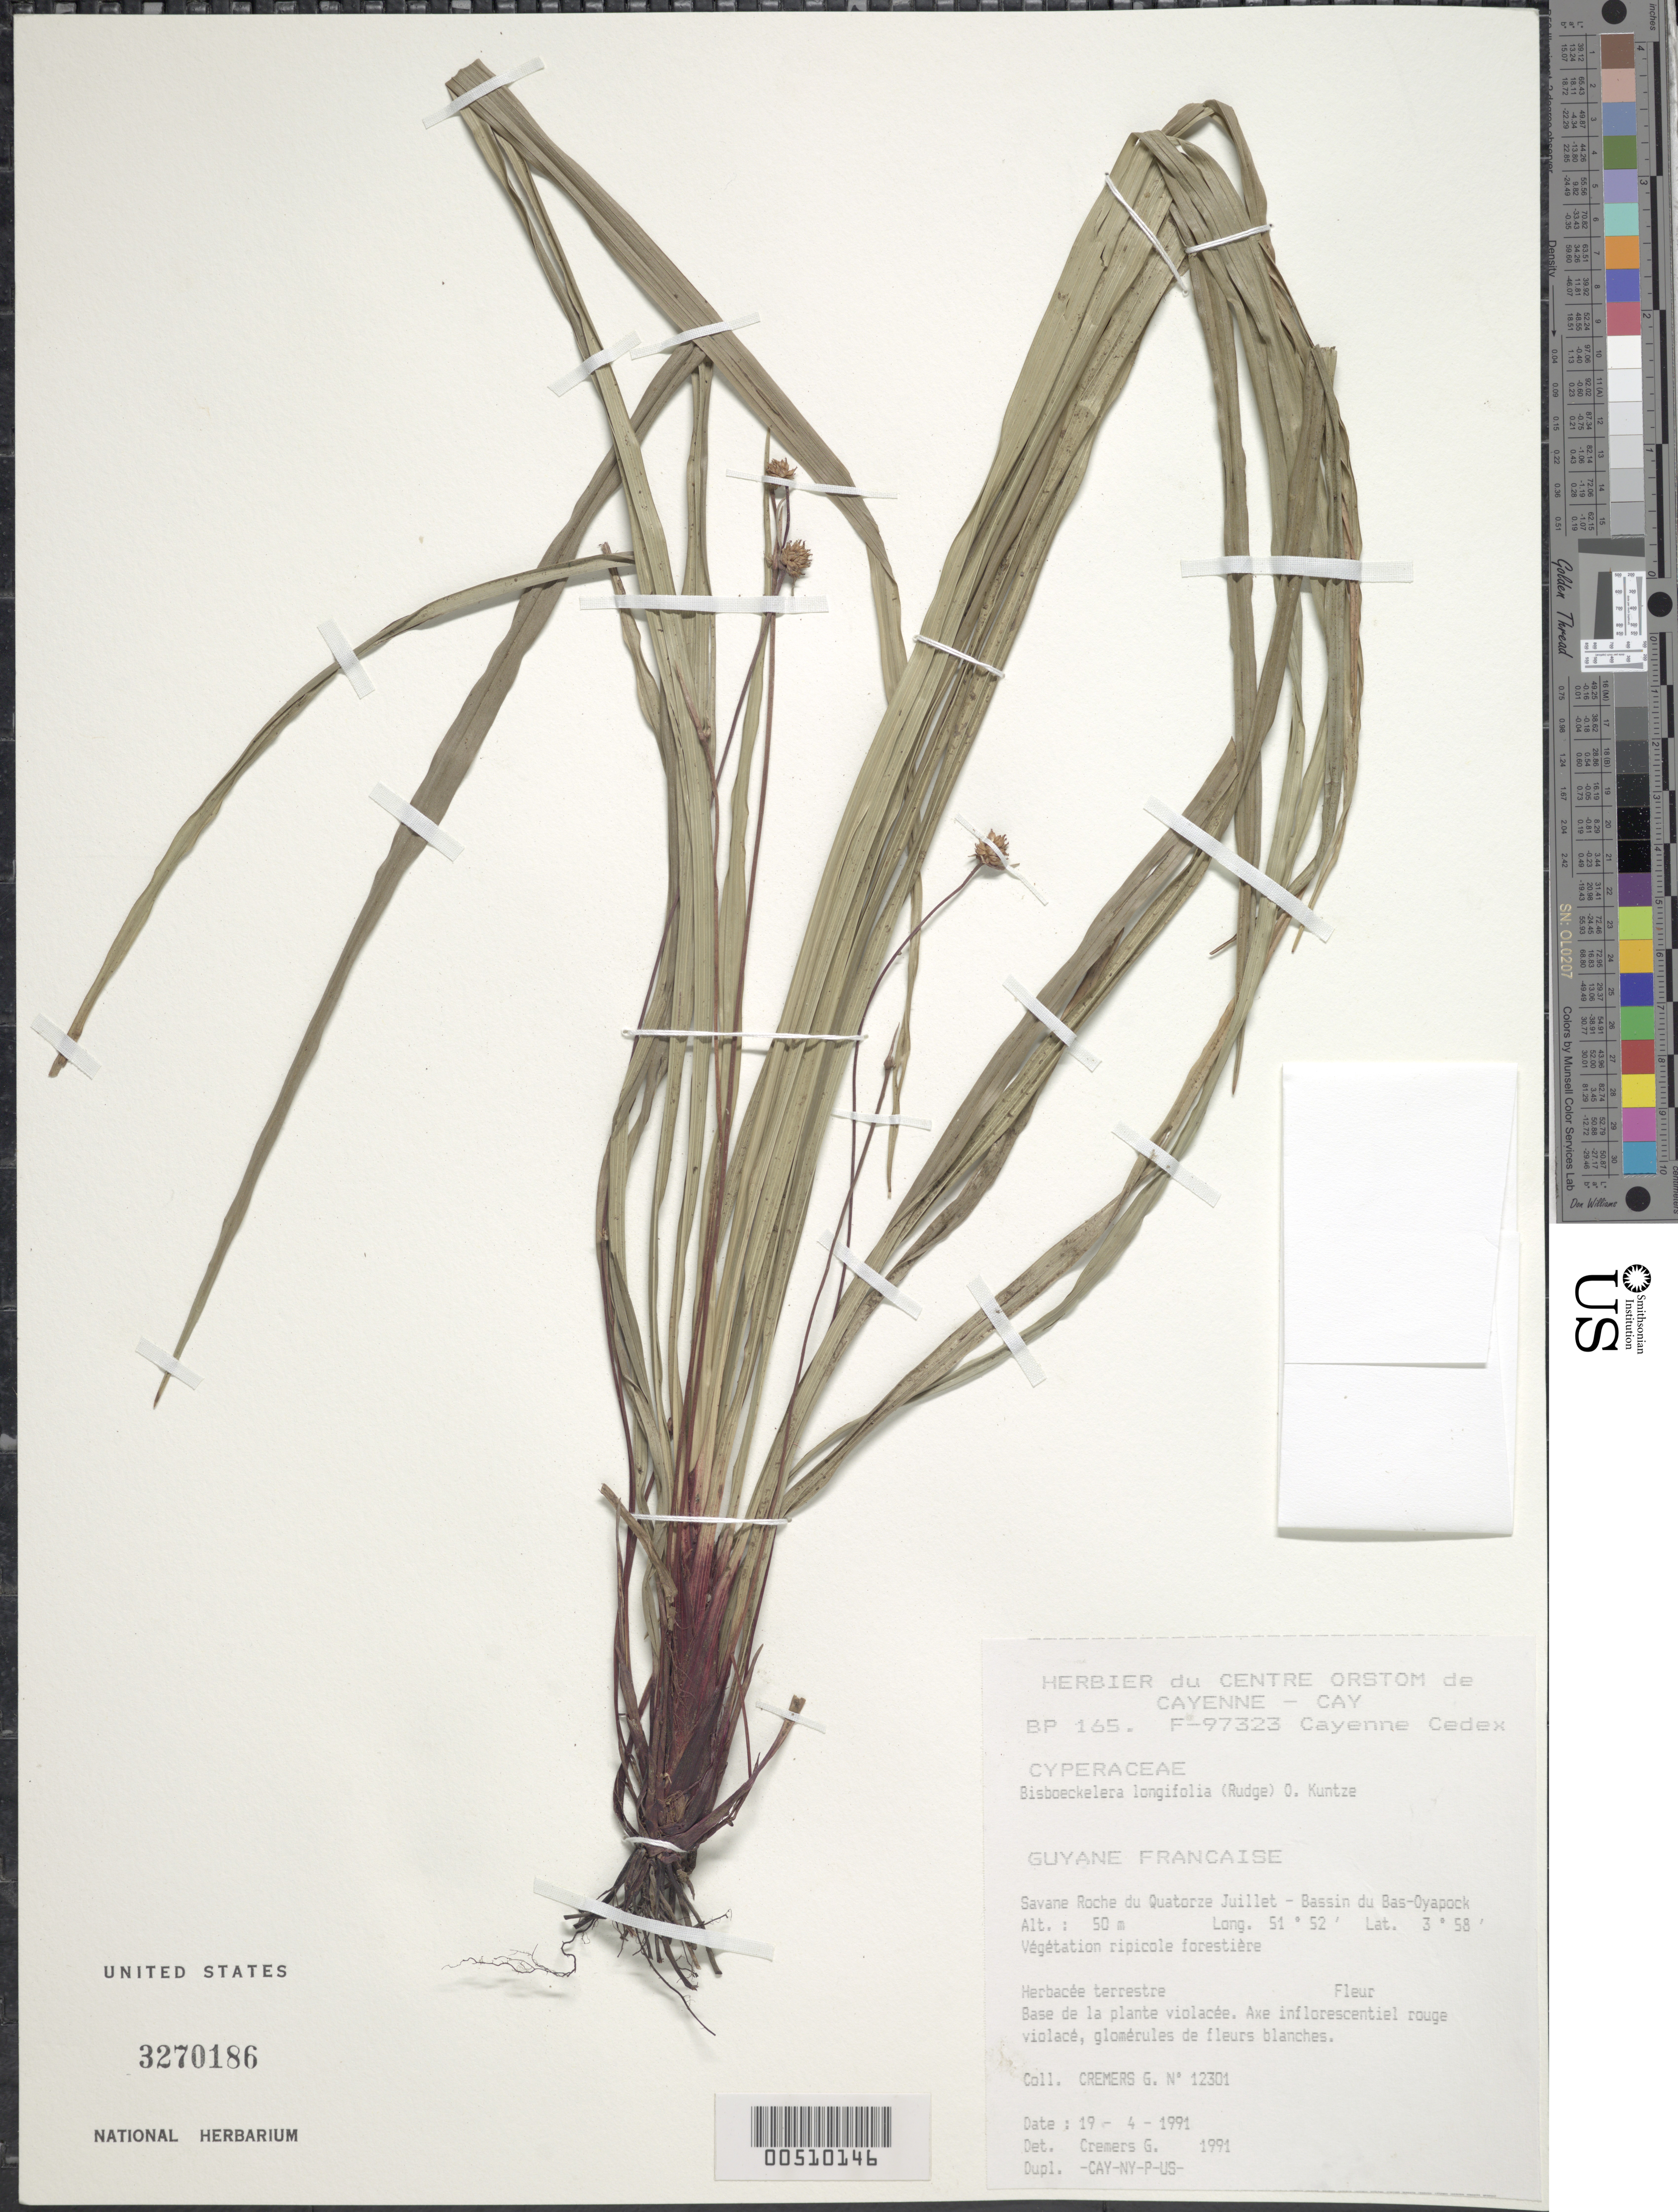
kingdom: Plantae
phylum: Tracheophyta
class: Liliopsida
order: Poales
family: Cyperaceae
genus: Bisboeckelera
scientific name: Bisboeckelera longifolia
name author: (Rudge) Kuntze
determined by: Cremers, Georges A.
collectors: G. Cremers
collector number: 12301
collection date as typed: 19 Apr 1991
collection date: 1991-04-19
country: French Guiana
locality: Savane Roche du Quatorze Juillet - Bassin du Bas-Oyapock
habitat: Vegetation ripicole forestiere.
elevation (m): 50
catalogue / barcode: US 3270186